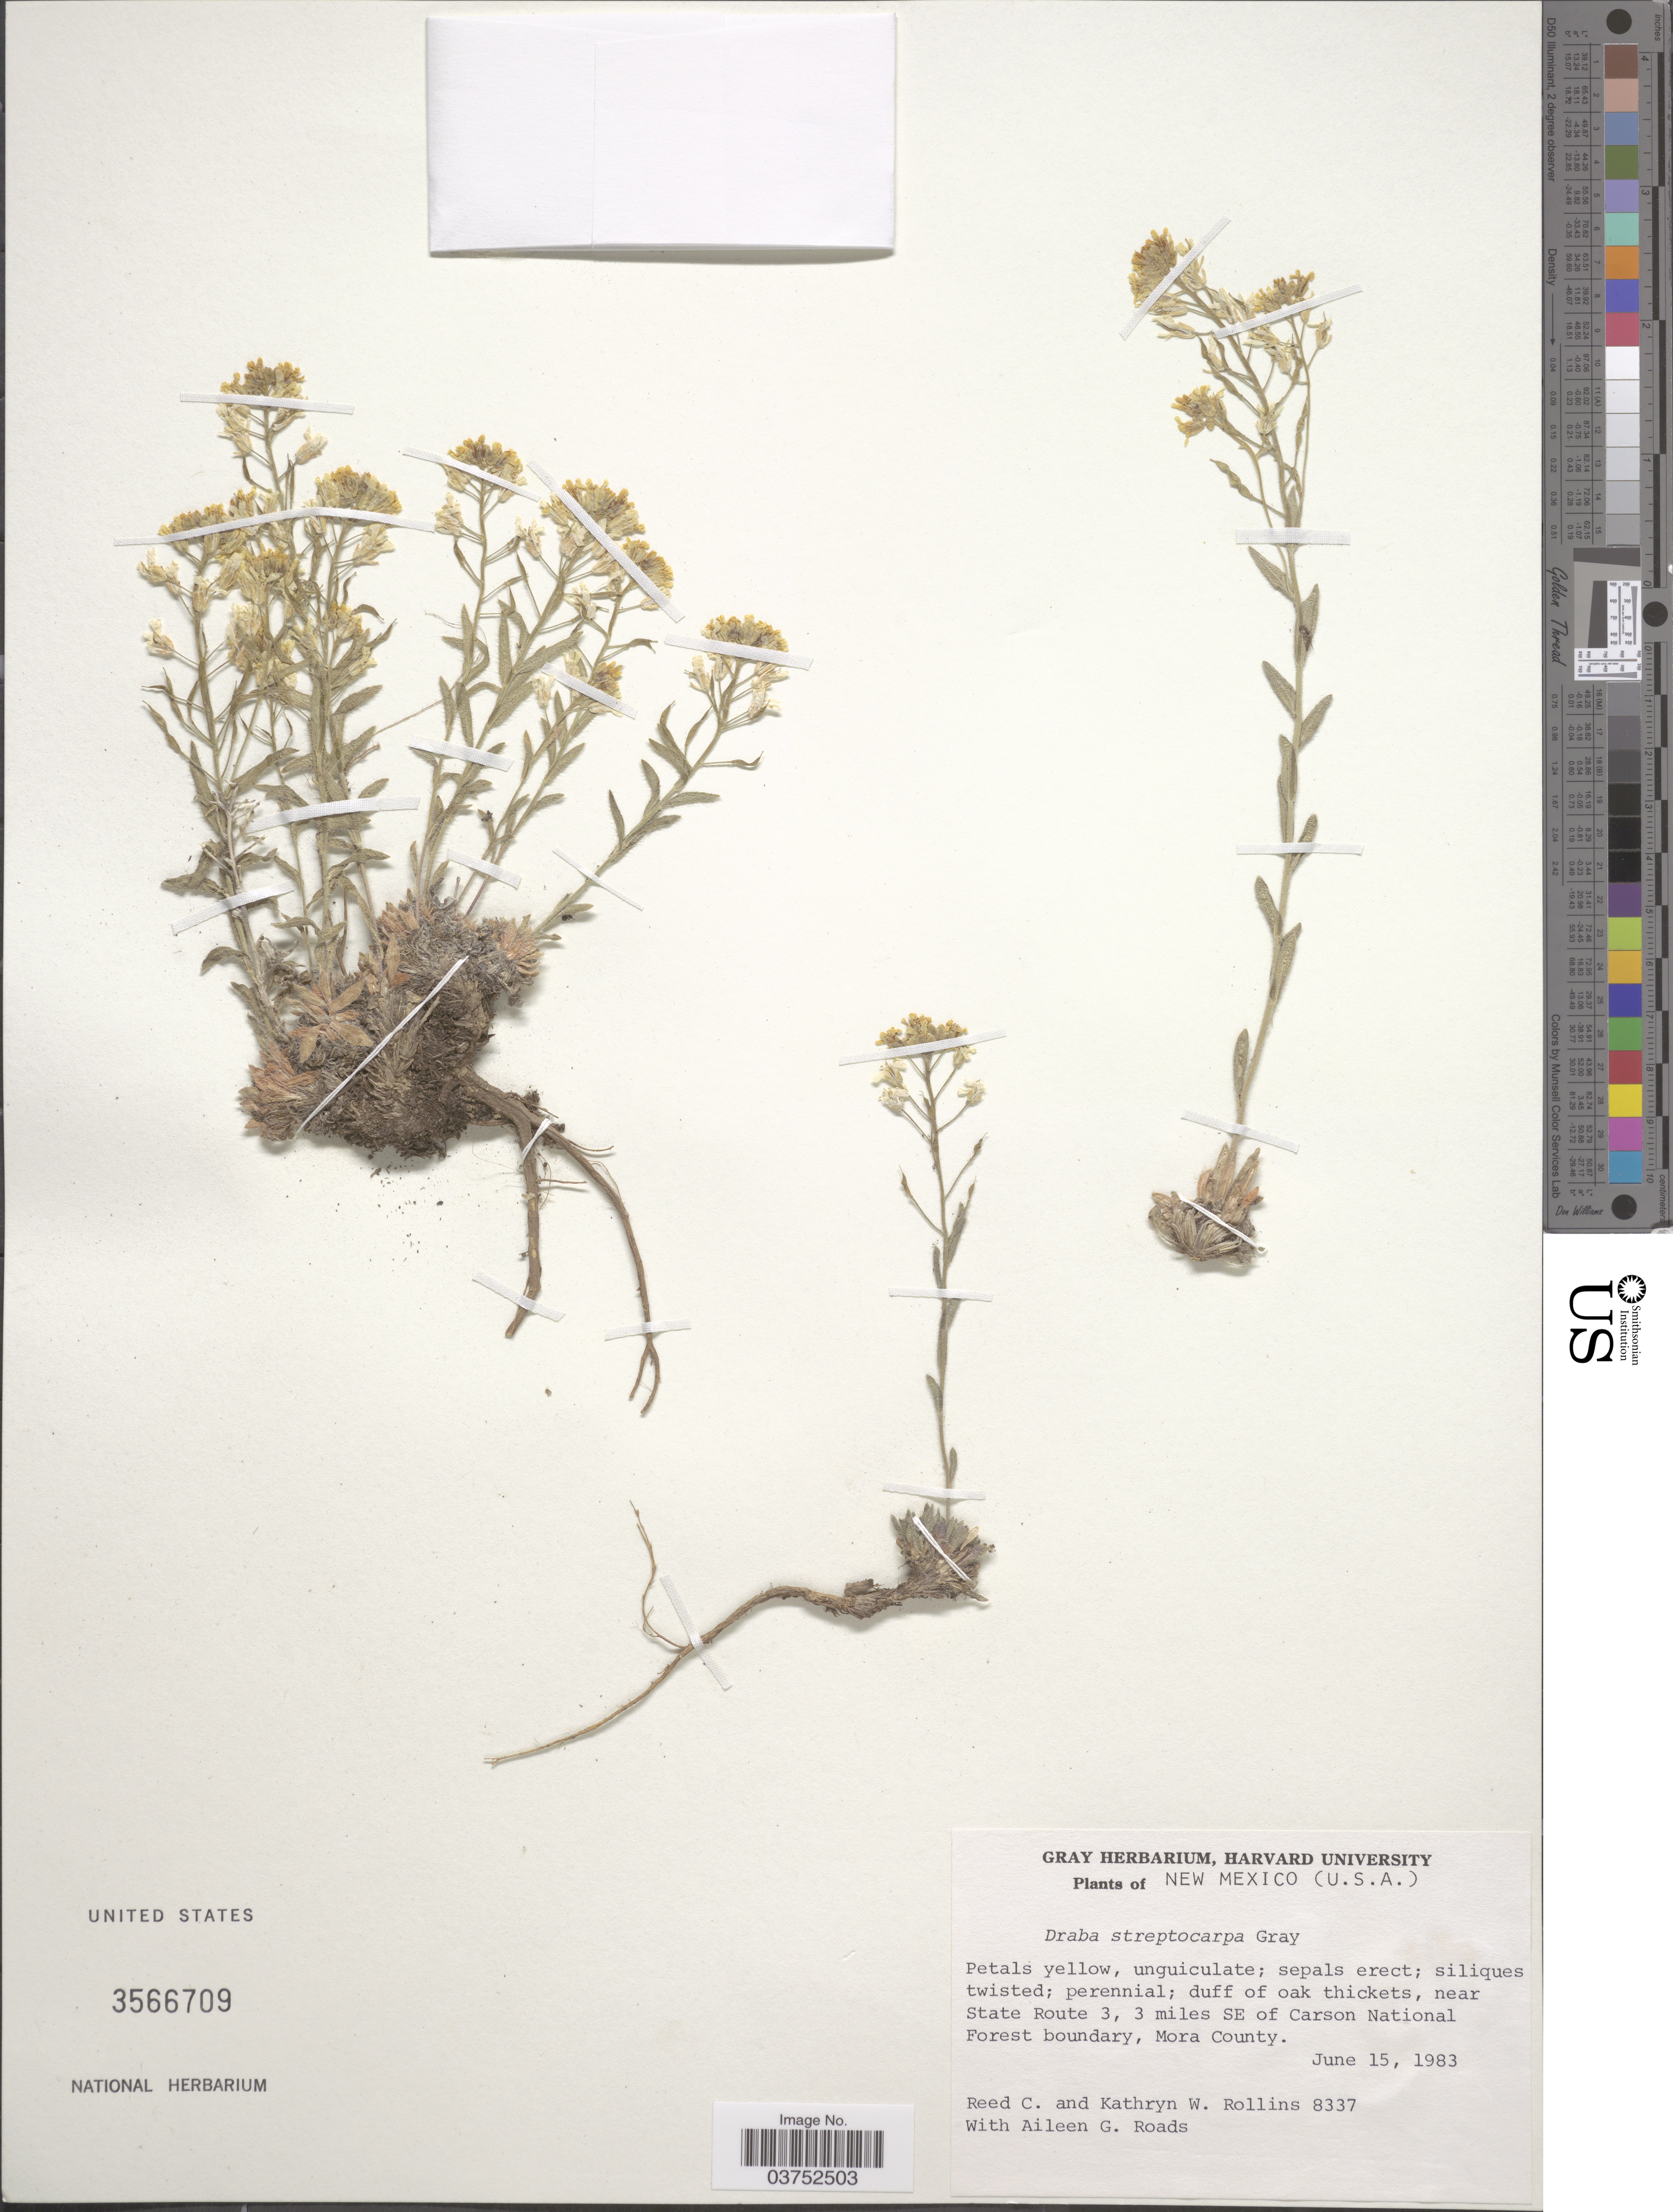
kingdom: Plantae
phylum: Tracheophyta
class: Magnoliopsida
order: Brassicales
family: Brassicaceae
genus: Draba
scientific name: Draba streptocarpa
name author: A. Gray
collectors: R. C. Rollins, K. W. Rollins & A. Roads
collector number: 8337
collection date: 1983-06-15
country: United States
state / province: New Mexico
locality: Near State Route 3, 3 miles SE of Carson National Forest boundary, Mora County.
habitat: duff of oak thickets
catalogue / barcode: US 3566709